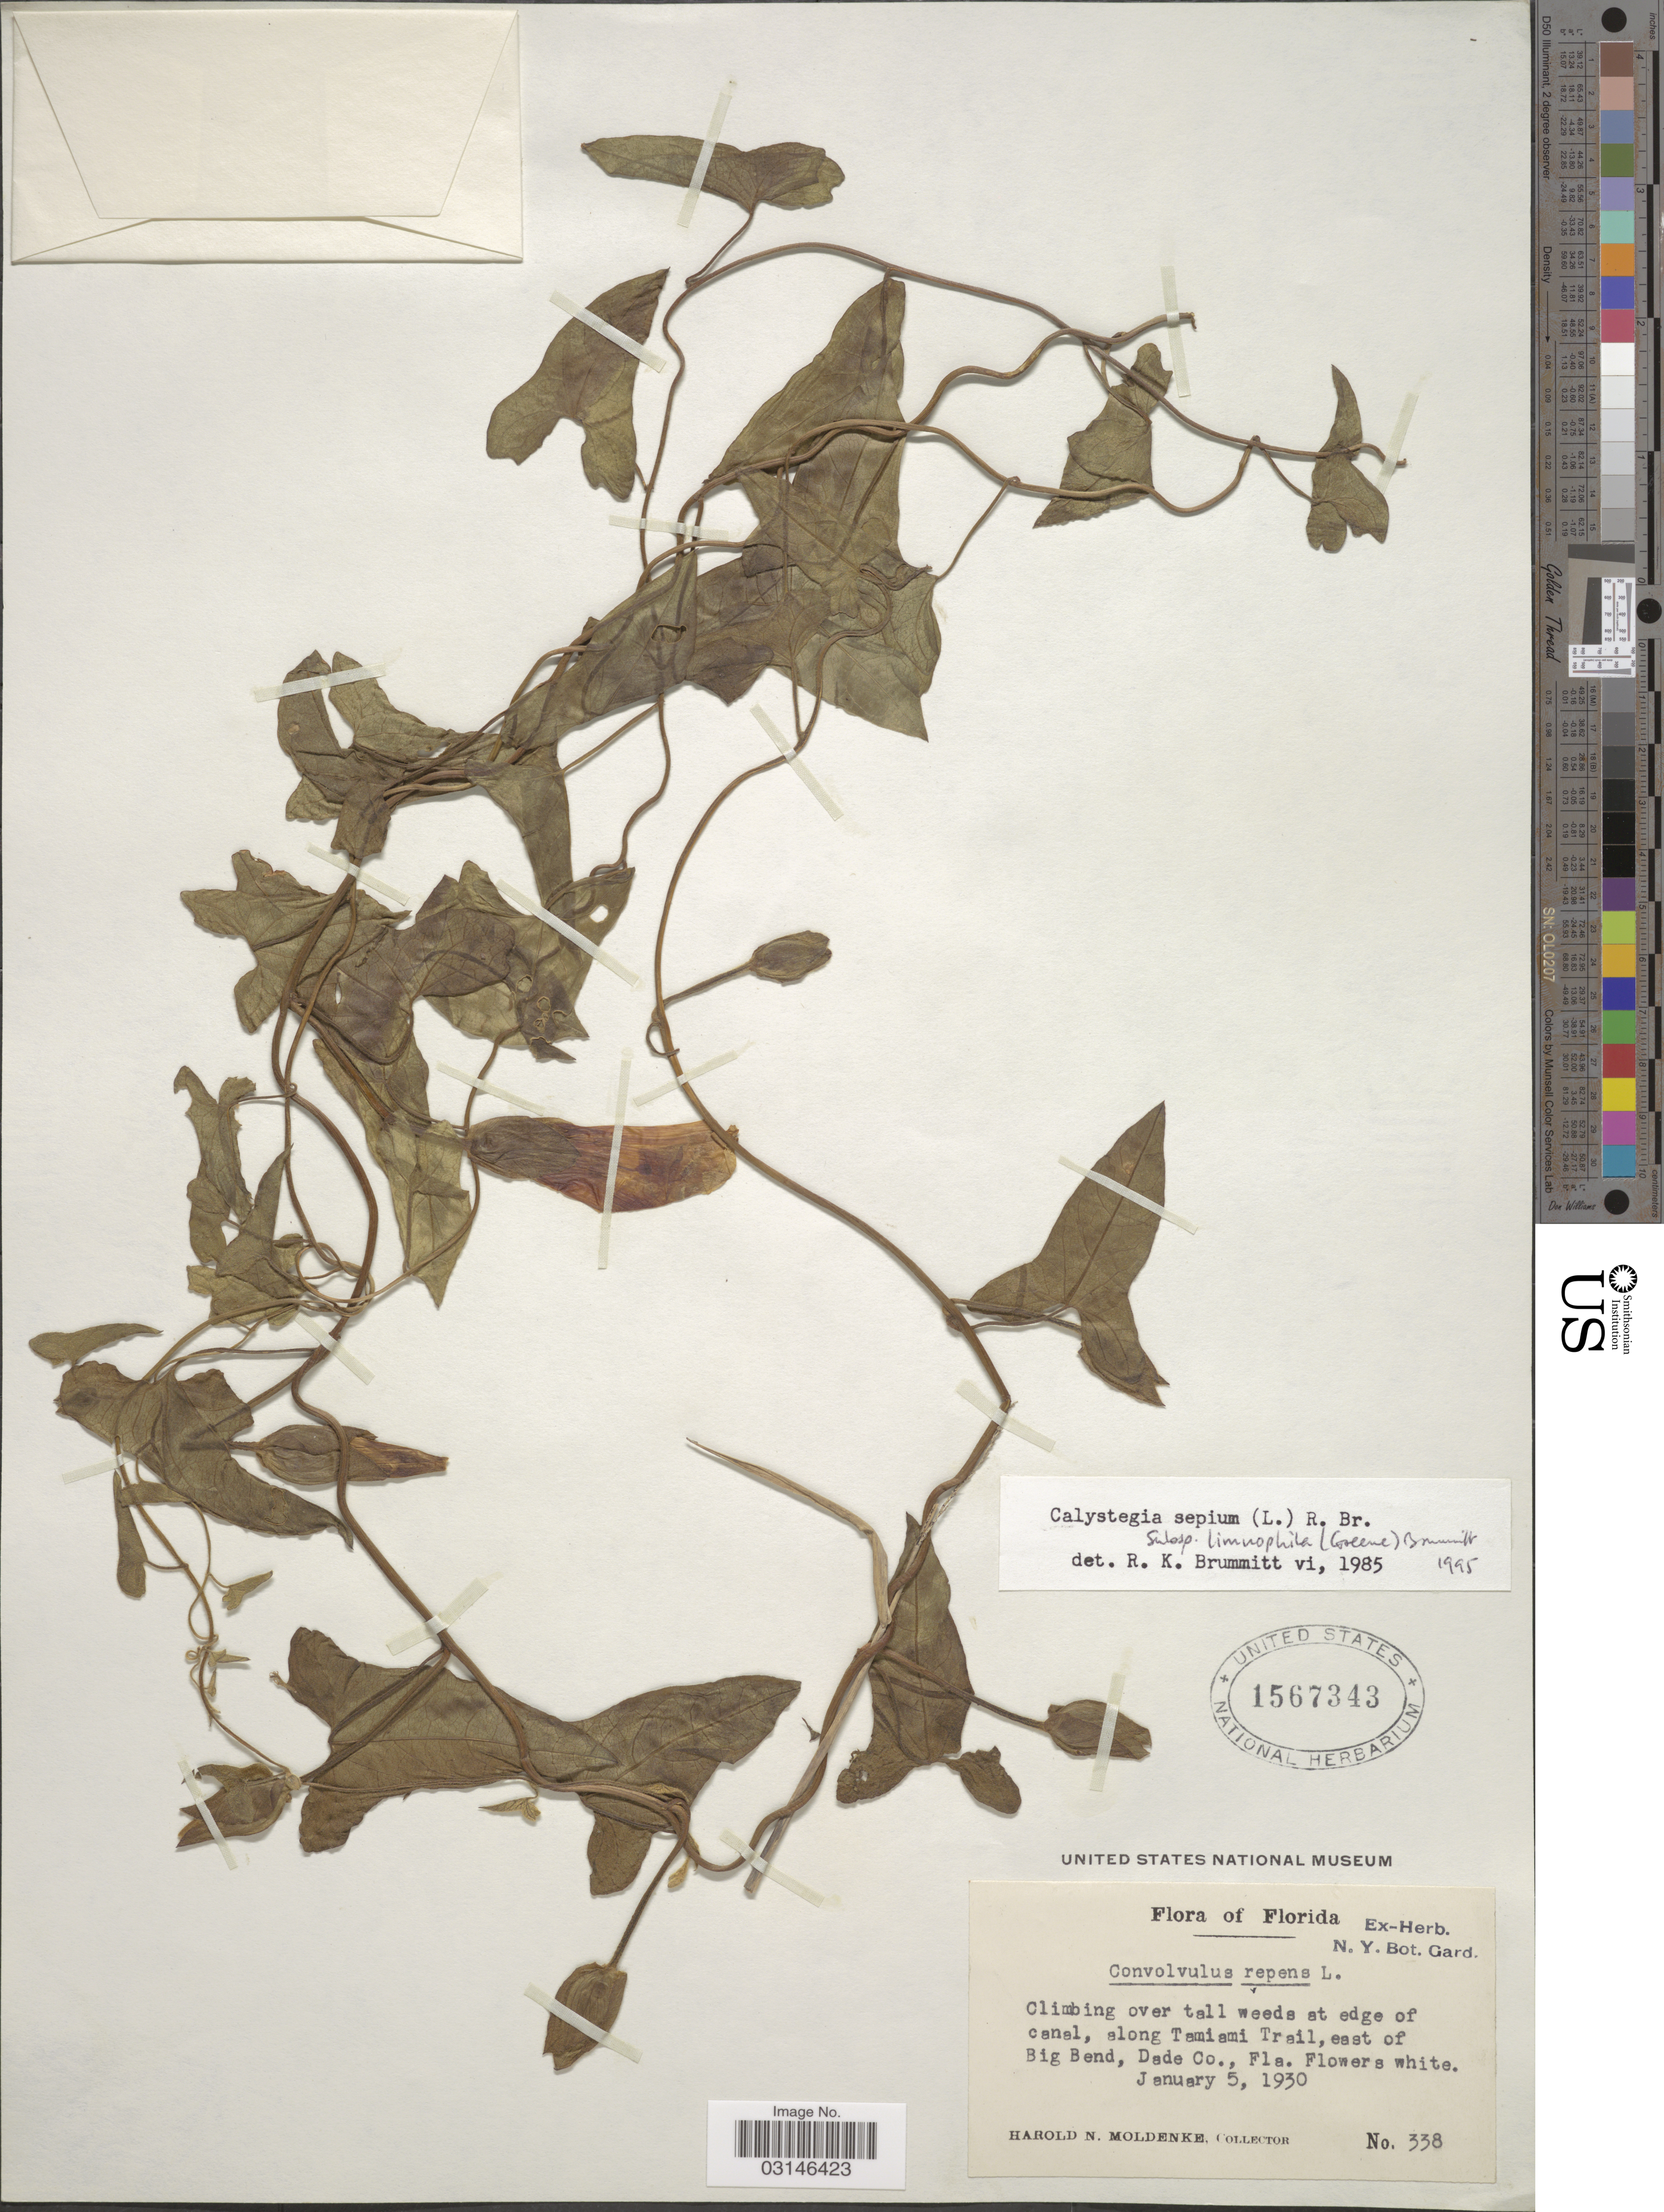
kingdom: Plantae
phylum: Tracheophyta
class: Magnoliopsida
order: Solanales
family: Convolvulaceae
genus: Calystegia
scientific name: Calystegia sepium subsp. limnophila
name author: (Greene) Brummitt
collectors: H. N. Moldenke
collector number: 338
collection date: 1930-01-05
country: United States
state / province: Florida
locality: Climbing over tall weeds at edge of canal, along Tamiami Trail, east of Big Bend, Dade Co., Fla.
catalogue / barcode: US 1567343